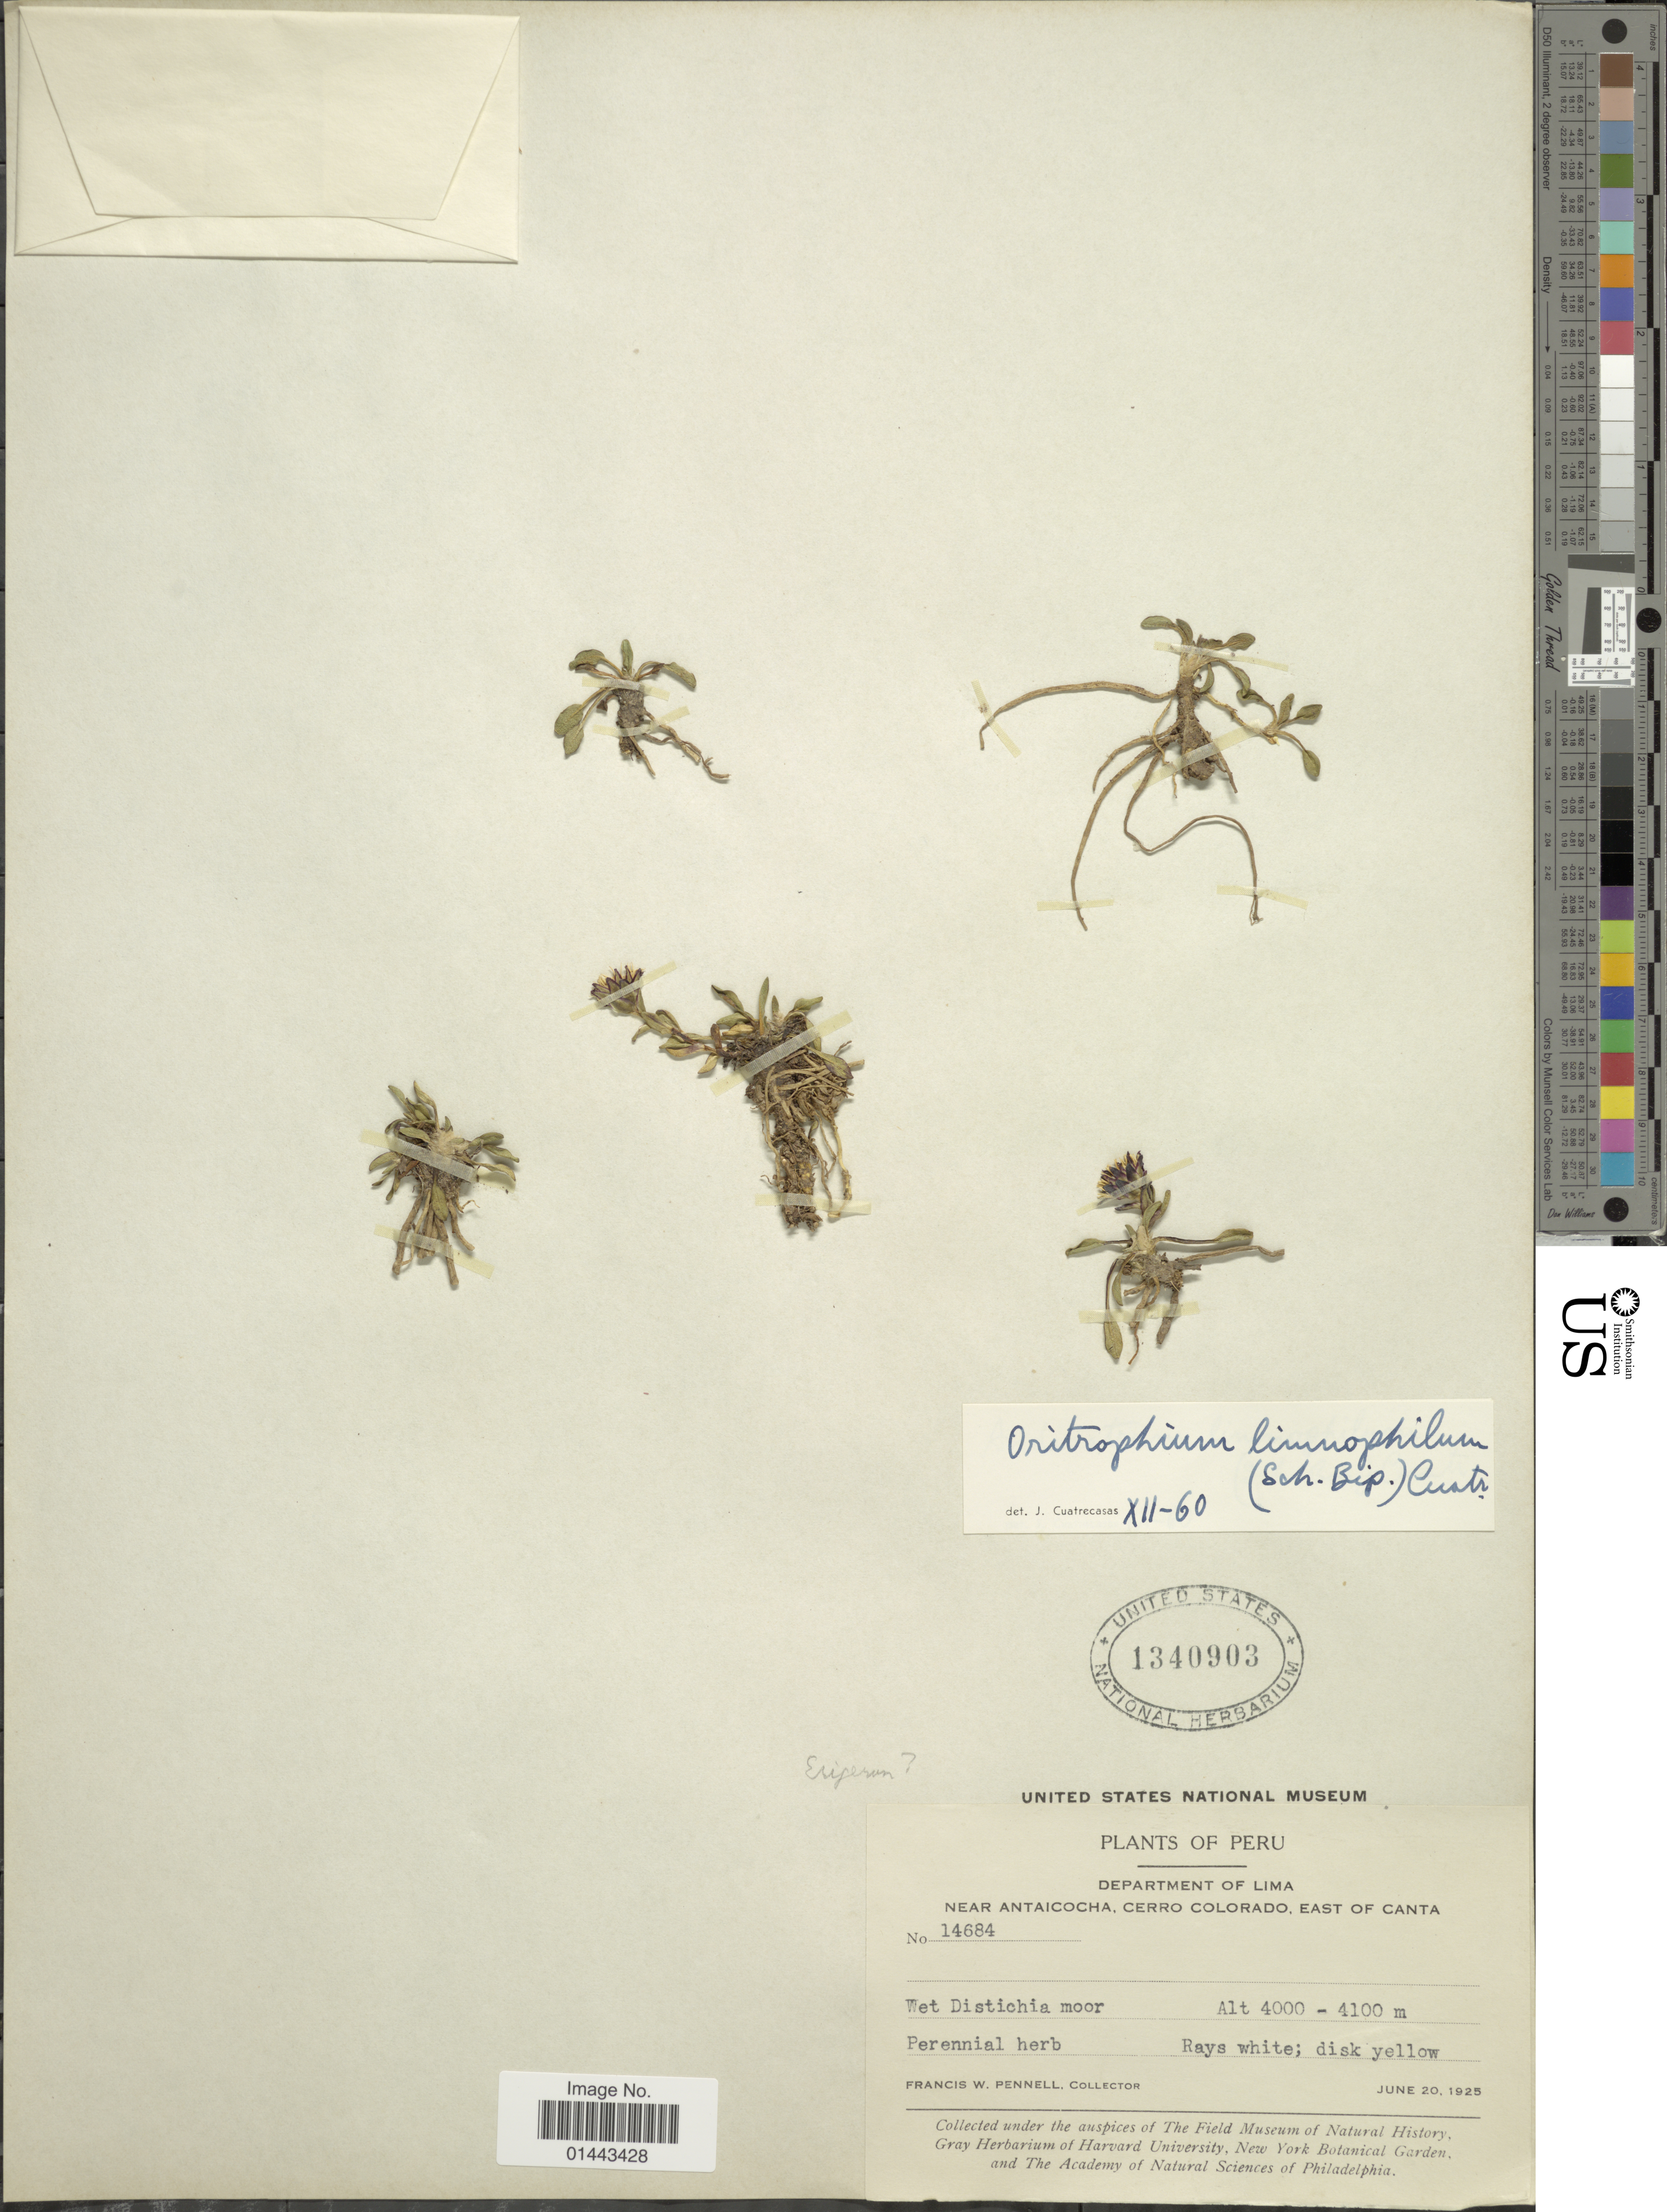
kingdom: Plantae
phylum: Tracheophyta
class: Magnoliopsida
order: Asterales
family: Asteraceae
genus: Oritrophium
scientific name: Oritrophium limnophilum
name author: (Sch. Bip.) Cuatrec.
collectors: F. W. Pennell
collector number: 14684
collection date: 1925-06-20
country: Peru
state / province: Lima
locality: Near Antaicocha, cerro Colorado, east of Canta.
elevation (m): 4000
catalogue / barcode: US 1340903